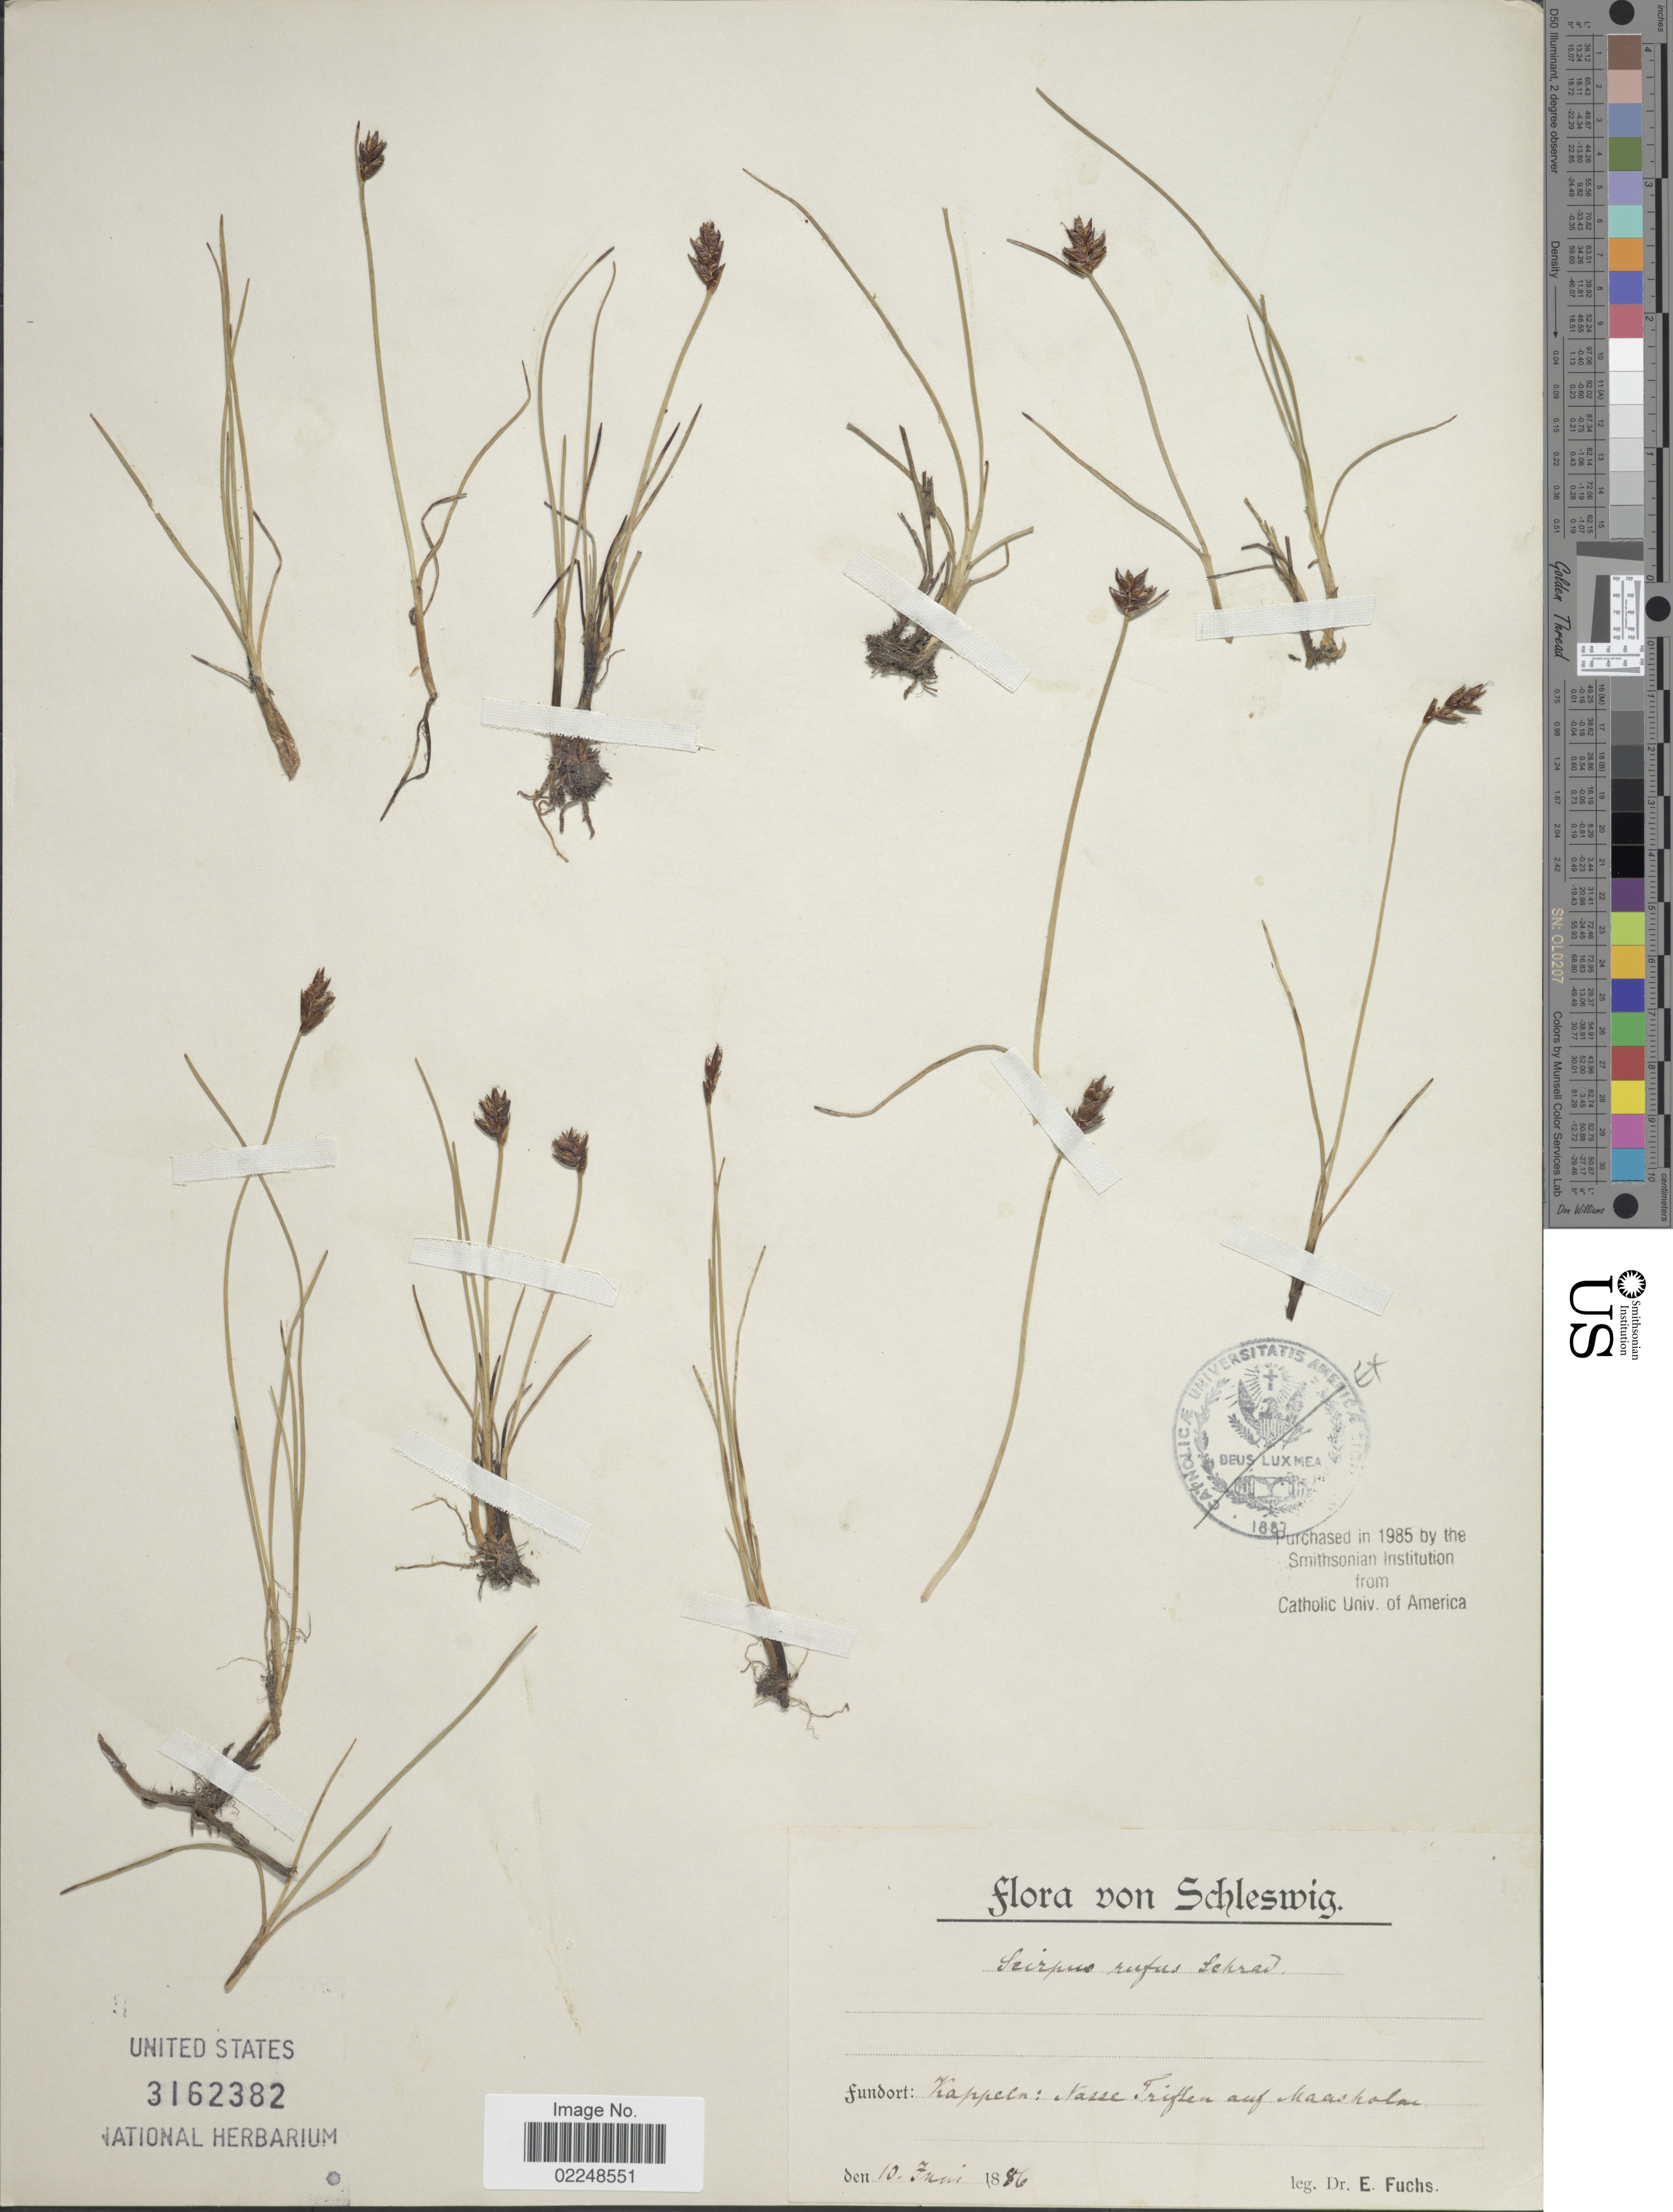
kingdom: Plantae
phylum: Tracheophyta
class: Liliopsida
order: Poales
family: Cyperaceae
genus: Blysmopsis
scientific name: Blysmopsis rufa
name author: (Huds.) Oteng-Yeb.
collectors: E. Fuchs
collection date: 1886-06-10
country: Germany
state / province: Schleswig-Holstein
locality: Nasse Triften auf Maasholau [interpreted]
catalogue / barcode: US 3162382